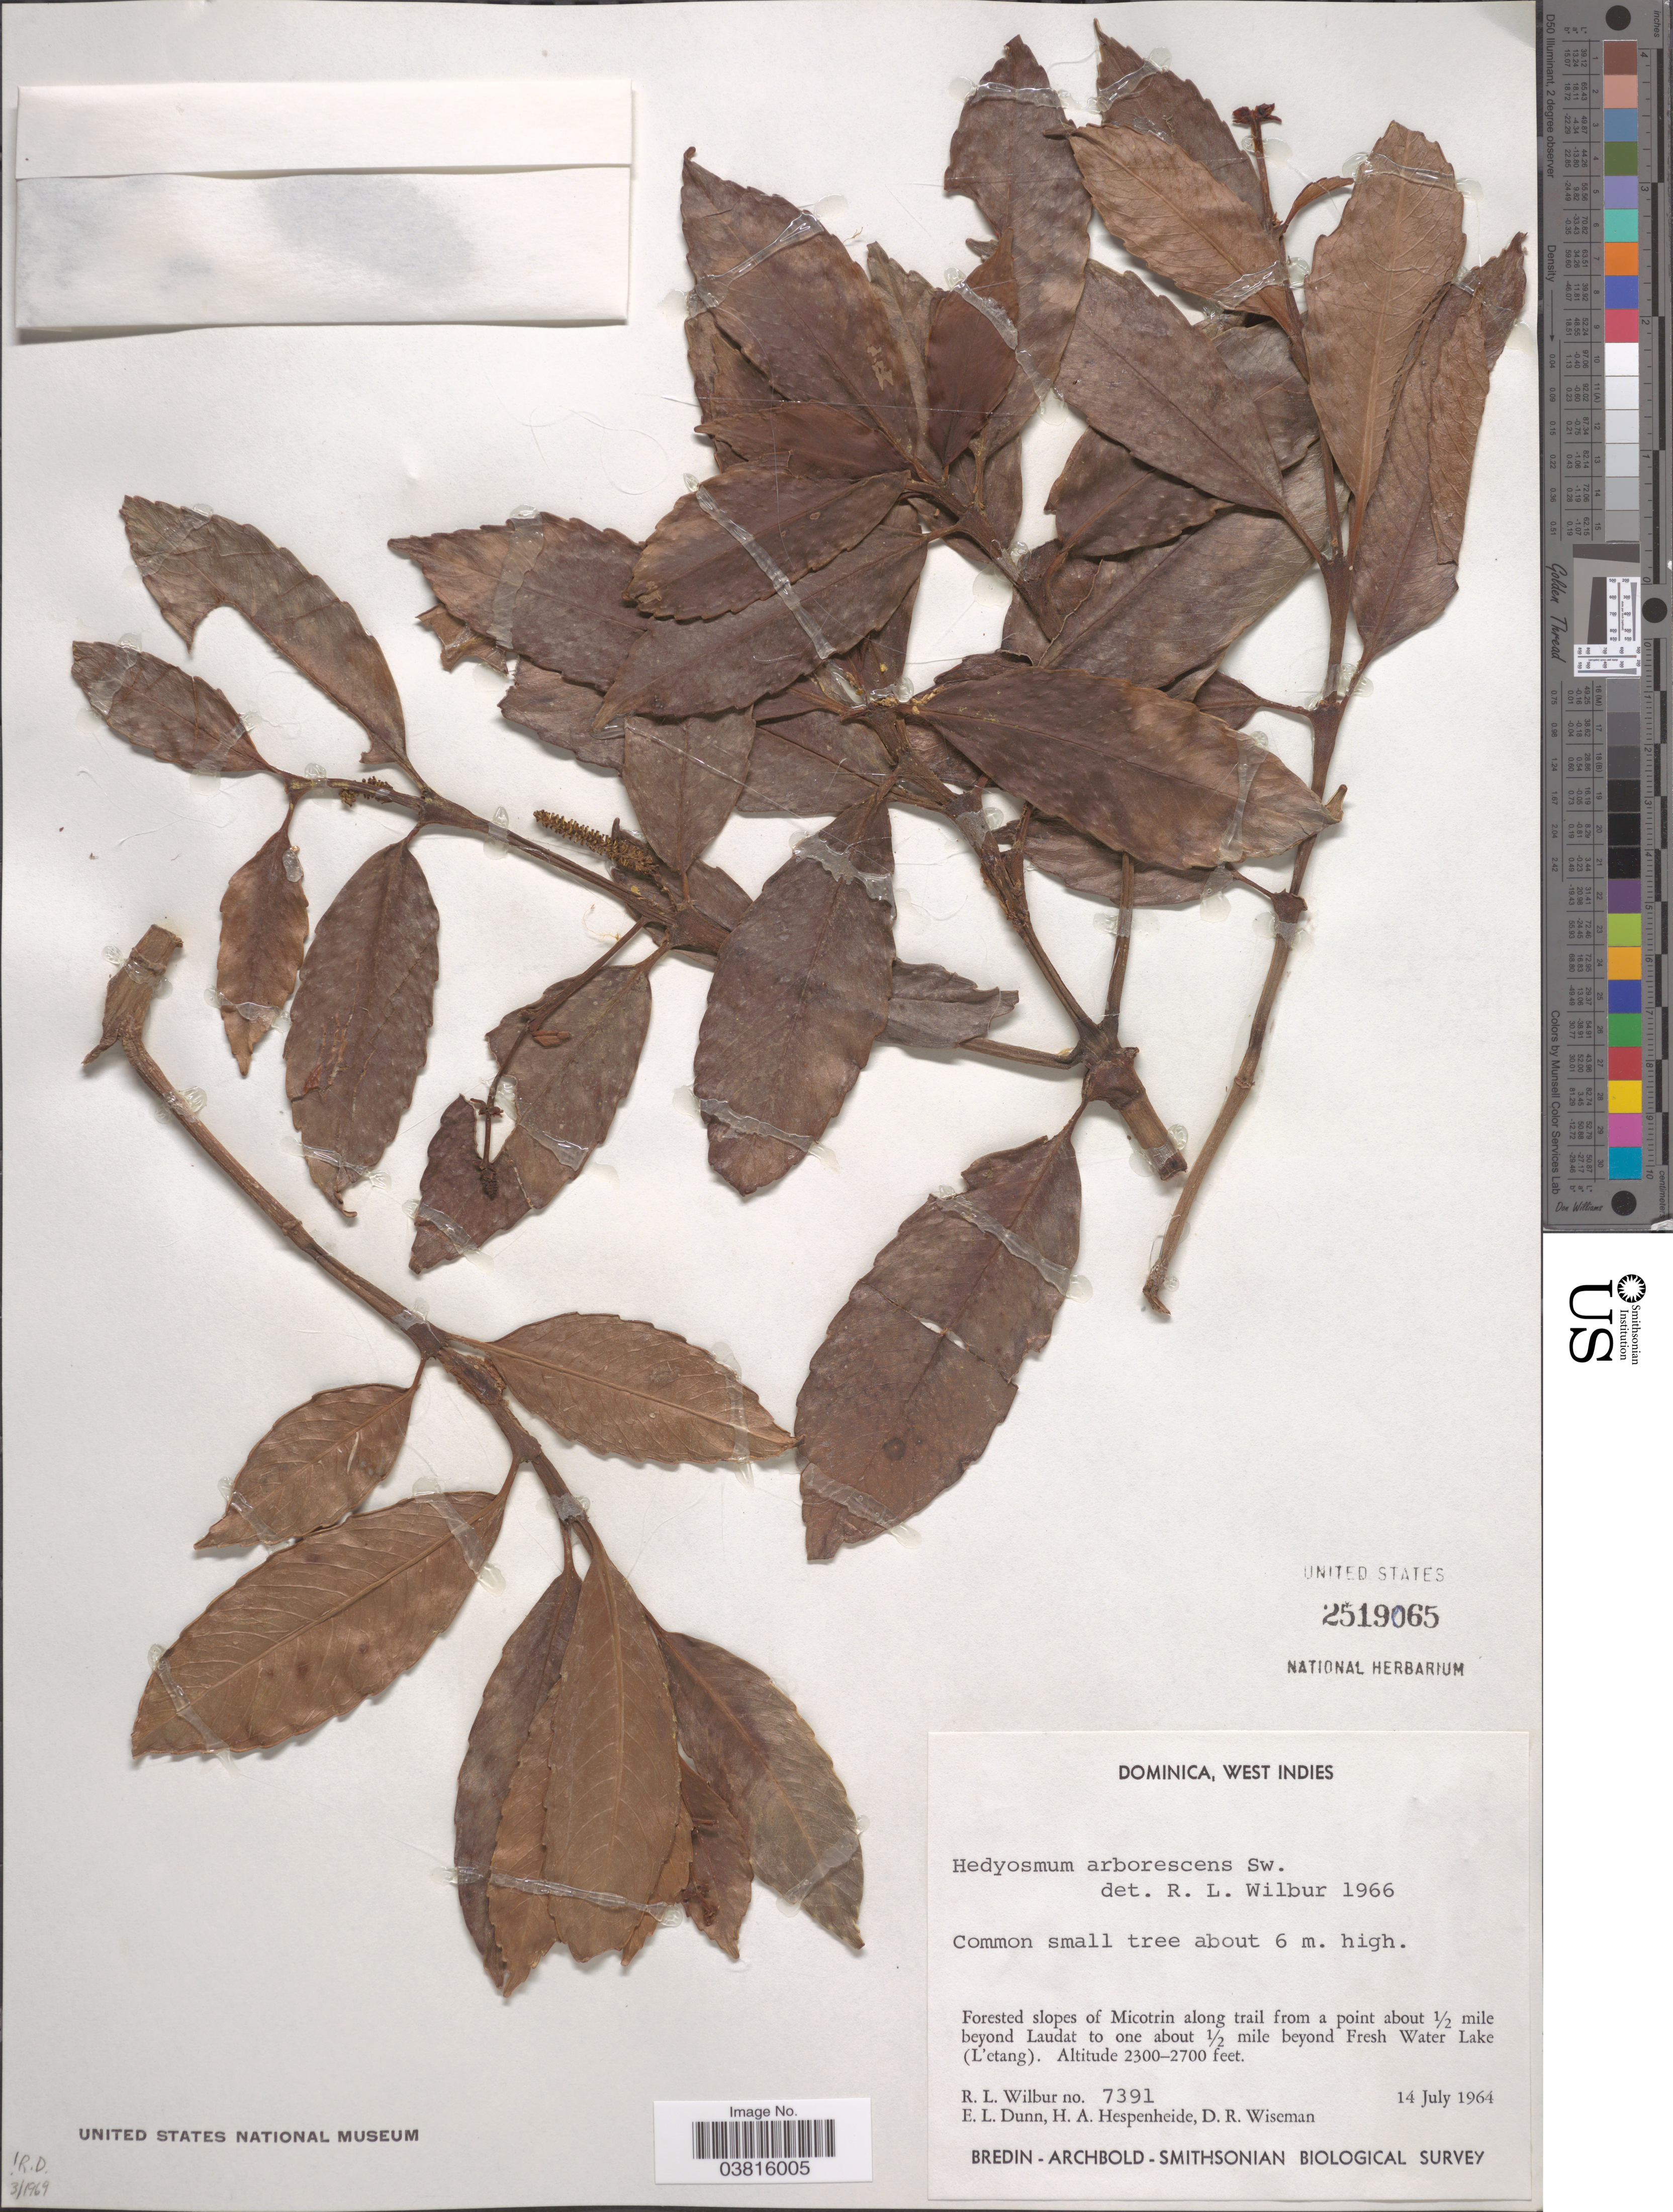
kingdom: Plantae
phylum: Tracheophyta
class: Magnoliopsida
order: Chloranthales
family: Chloranthaceae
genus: Hedyosmum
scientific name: Hedyosmum arborescens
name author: Sw.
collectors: R. L. Wilbur, E. Dunn, H. A. Hespenheide & D. R. Wiseman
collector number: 7391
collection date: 1964-07-14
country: Dominica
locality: Forsted slopes of Micotrin along trail from a point about ½ mile beyond Laudat to one about ½ mile beyond Fresh Water Lake (L'etang).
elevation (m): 701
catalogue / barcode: US 2519065